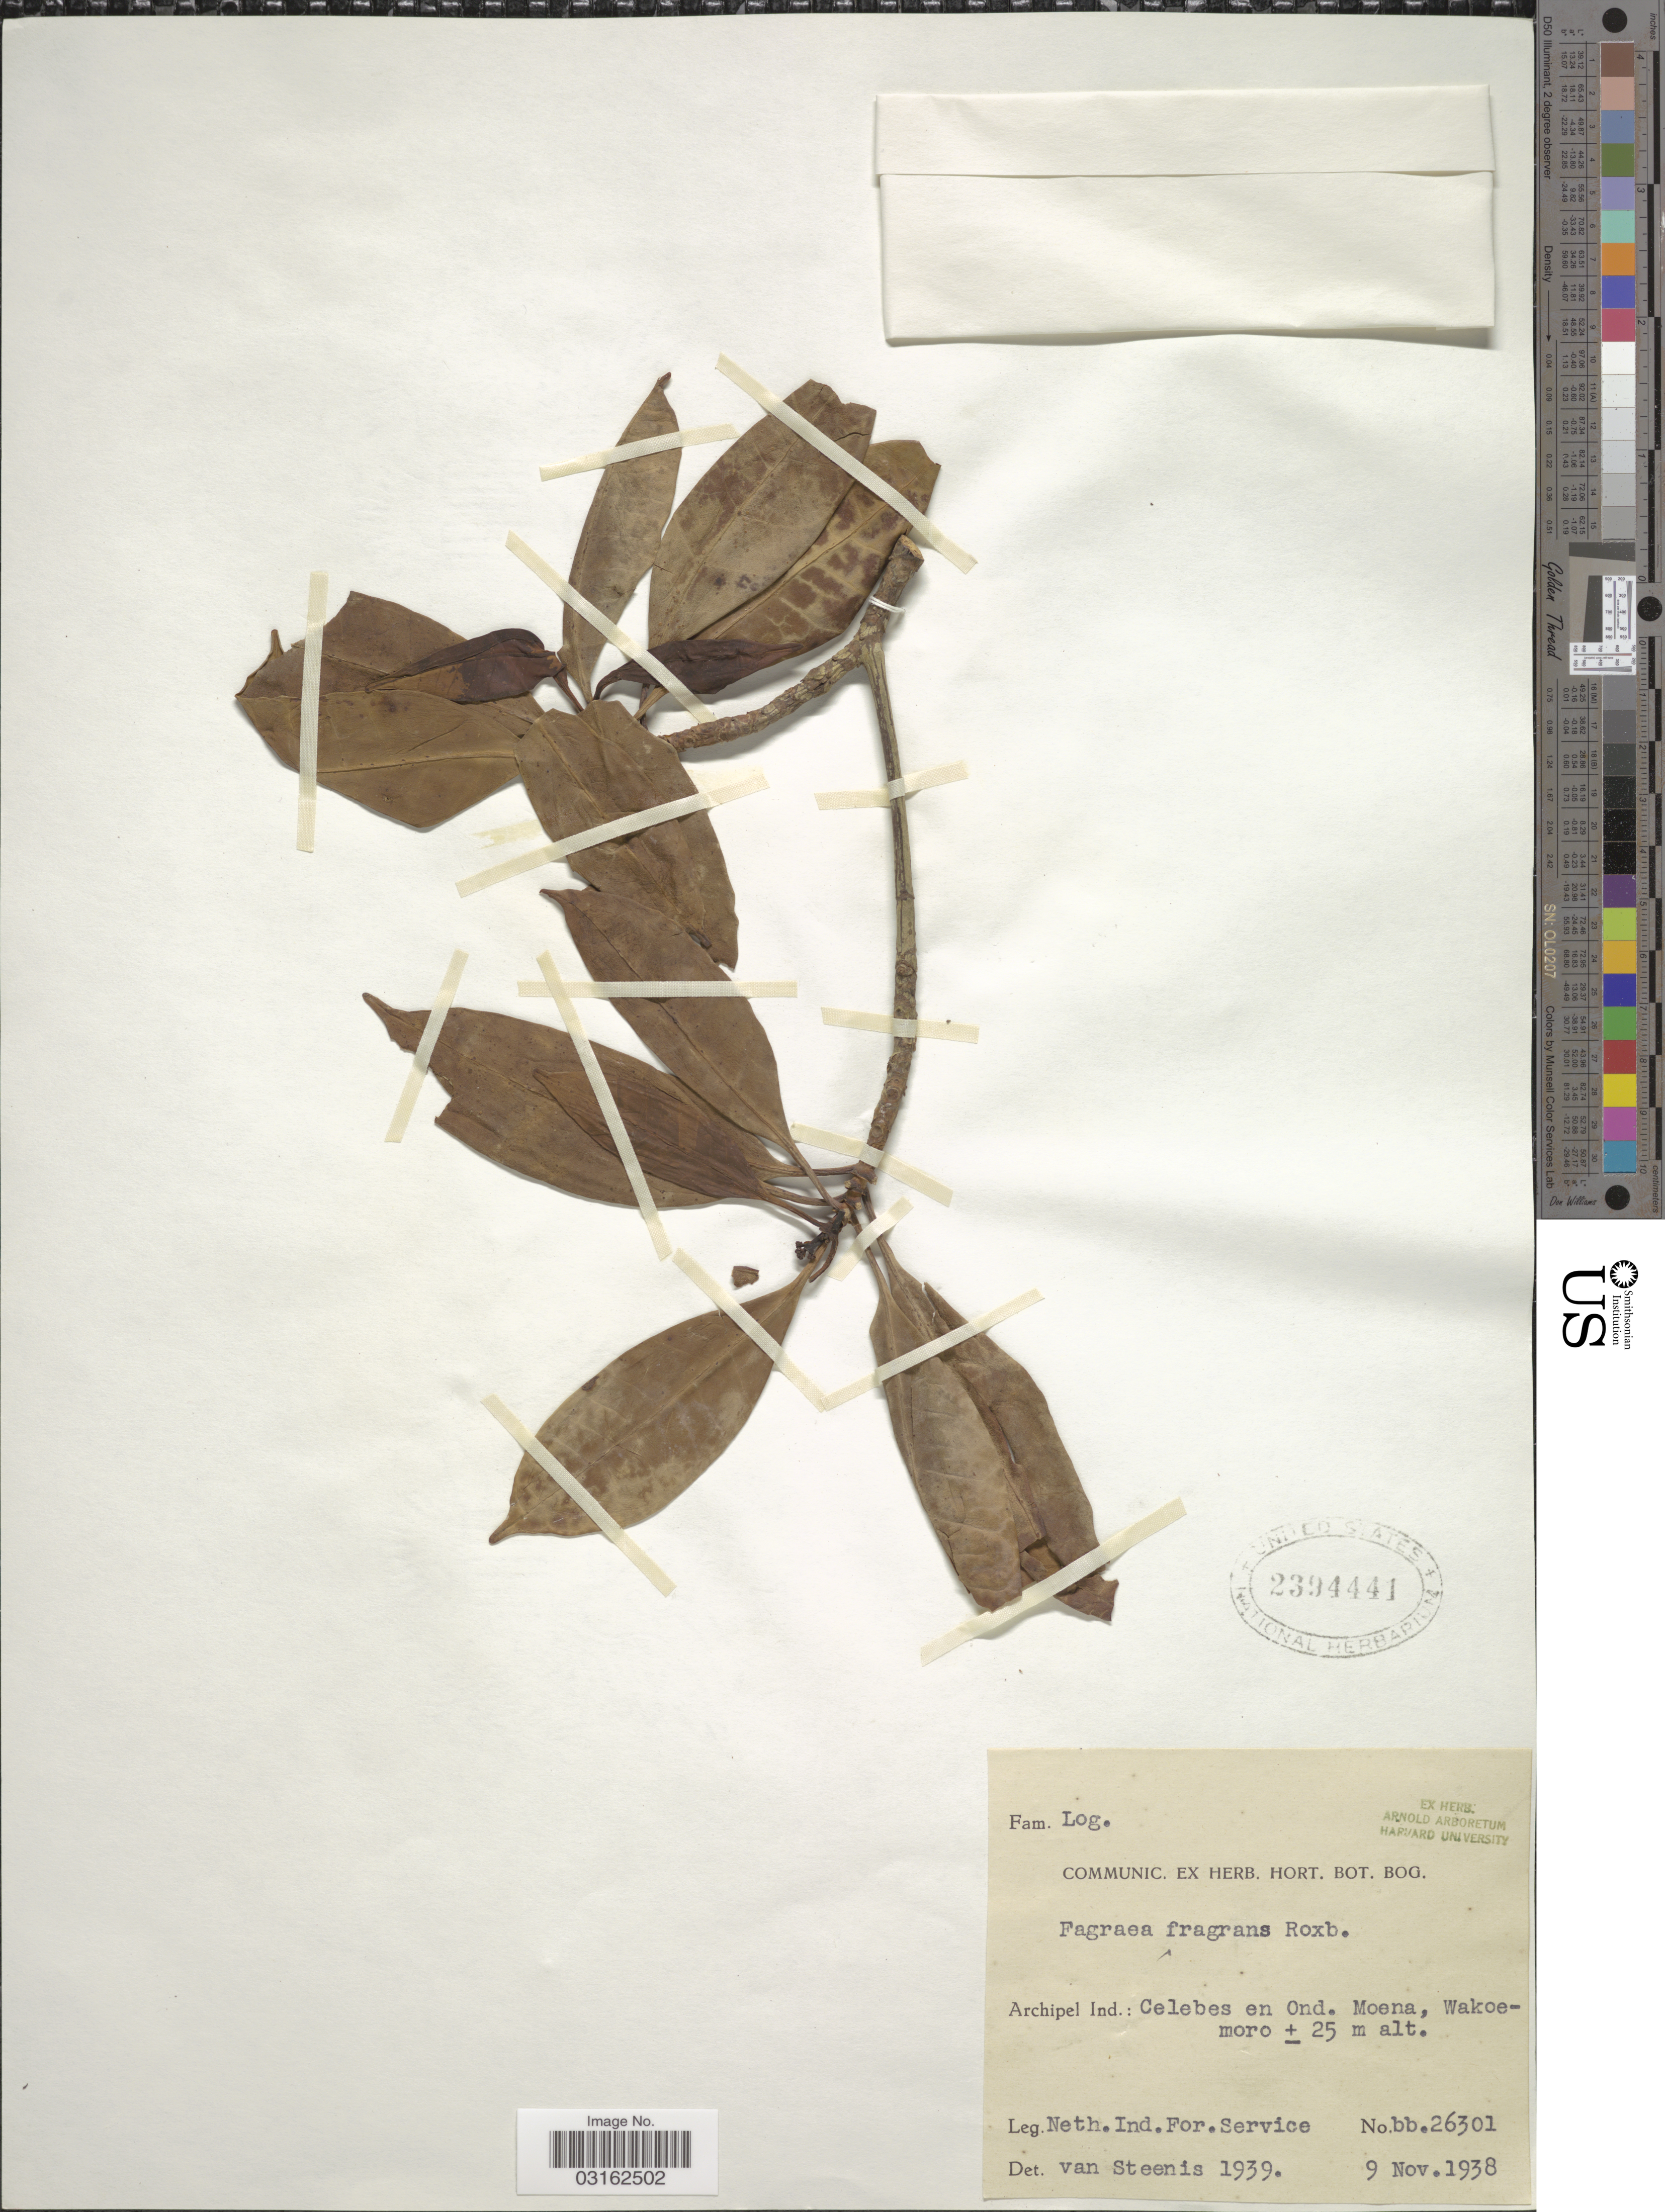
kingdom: Plantae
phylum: Tracheophyta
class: Magnoliopsida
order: Gentianales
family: Gentianaceae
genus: Fagraea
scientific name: Fagraea fragrans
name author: Roxb.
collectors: Neth. Ind. For. Service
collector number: bb.26301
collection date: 1938-11-09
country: Indonesia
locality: Archipel Ind.: Celebes en Ond. Moena, Wakoemoro.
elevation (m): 25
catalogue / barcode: US 2394441